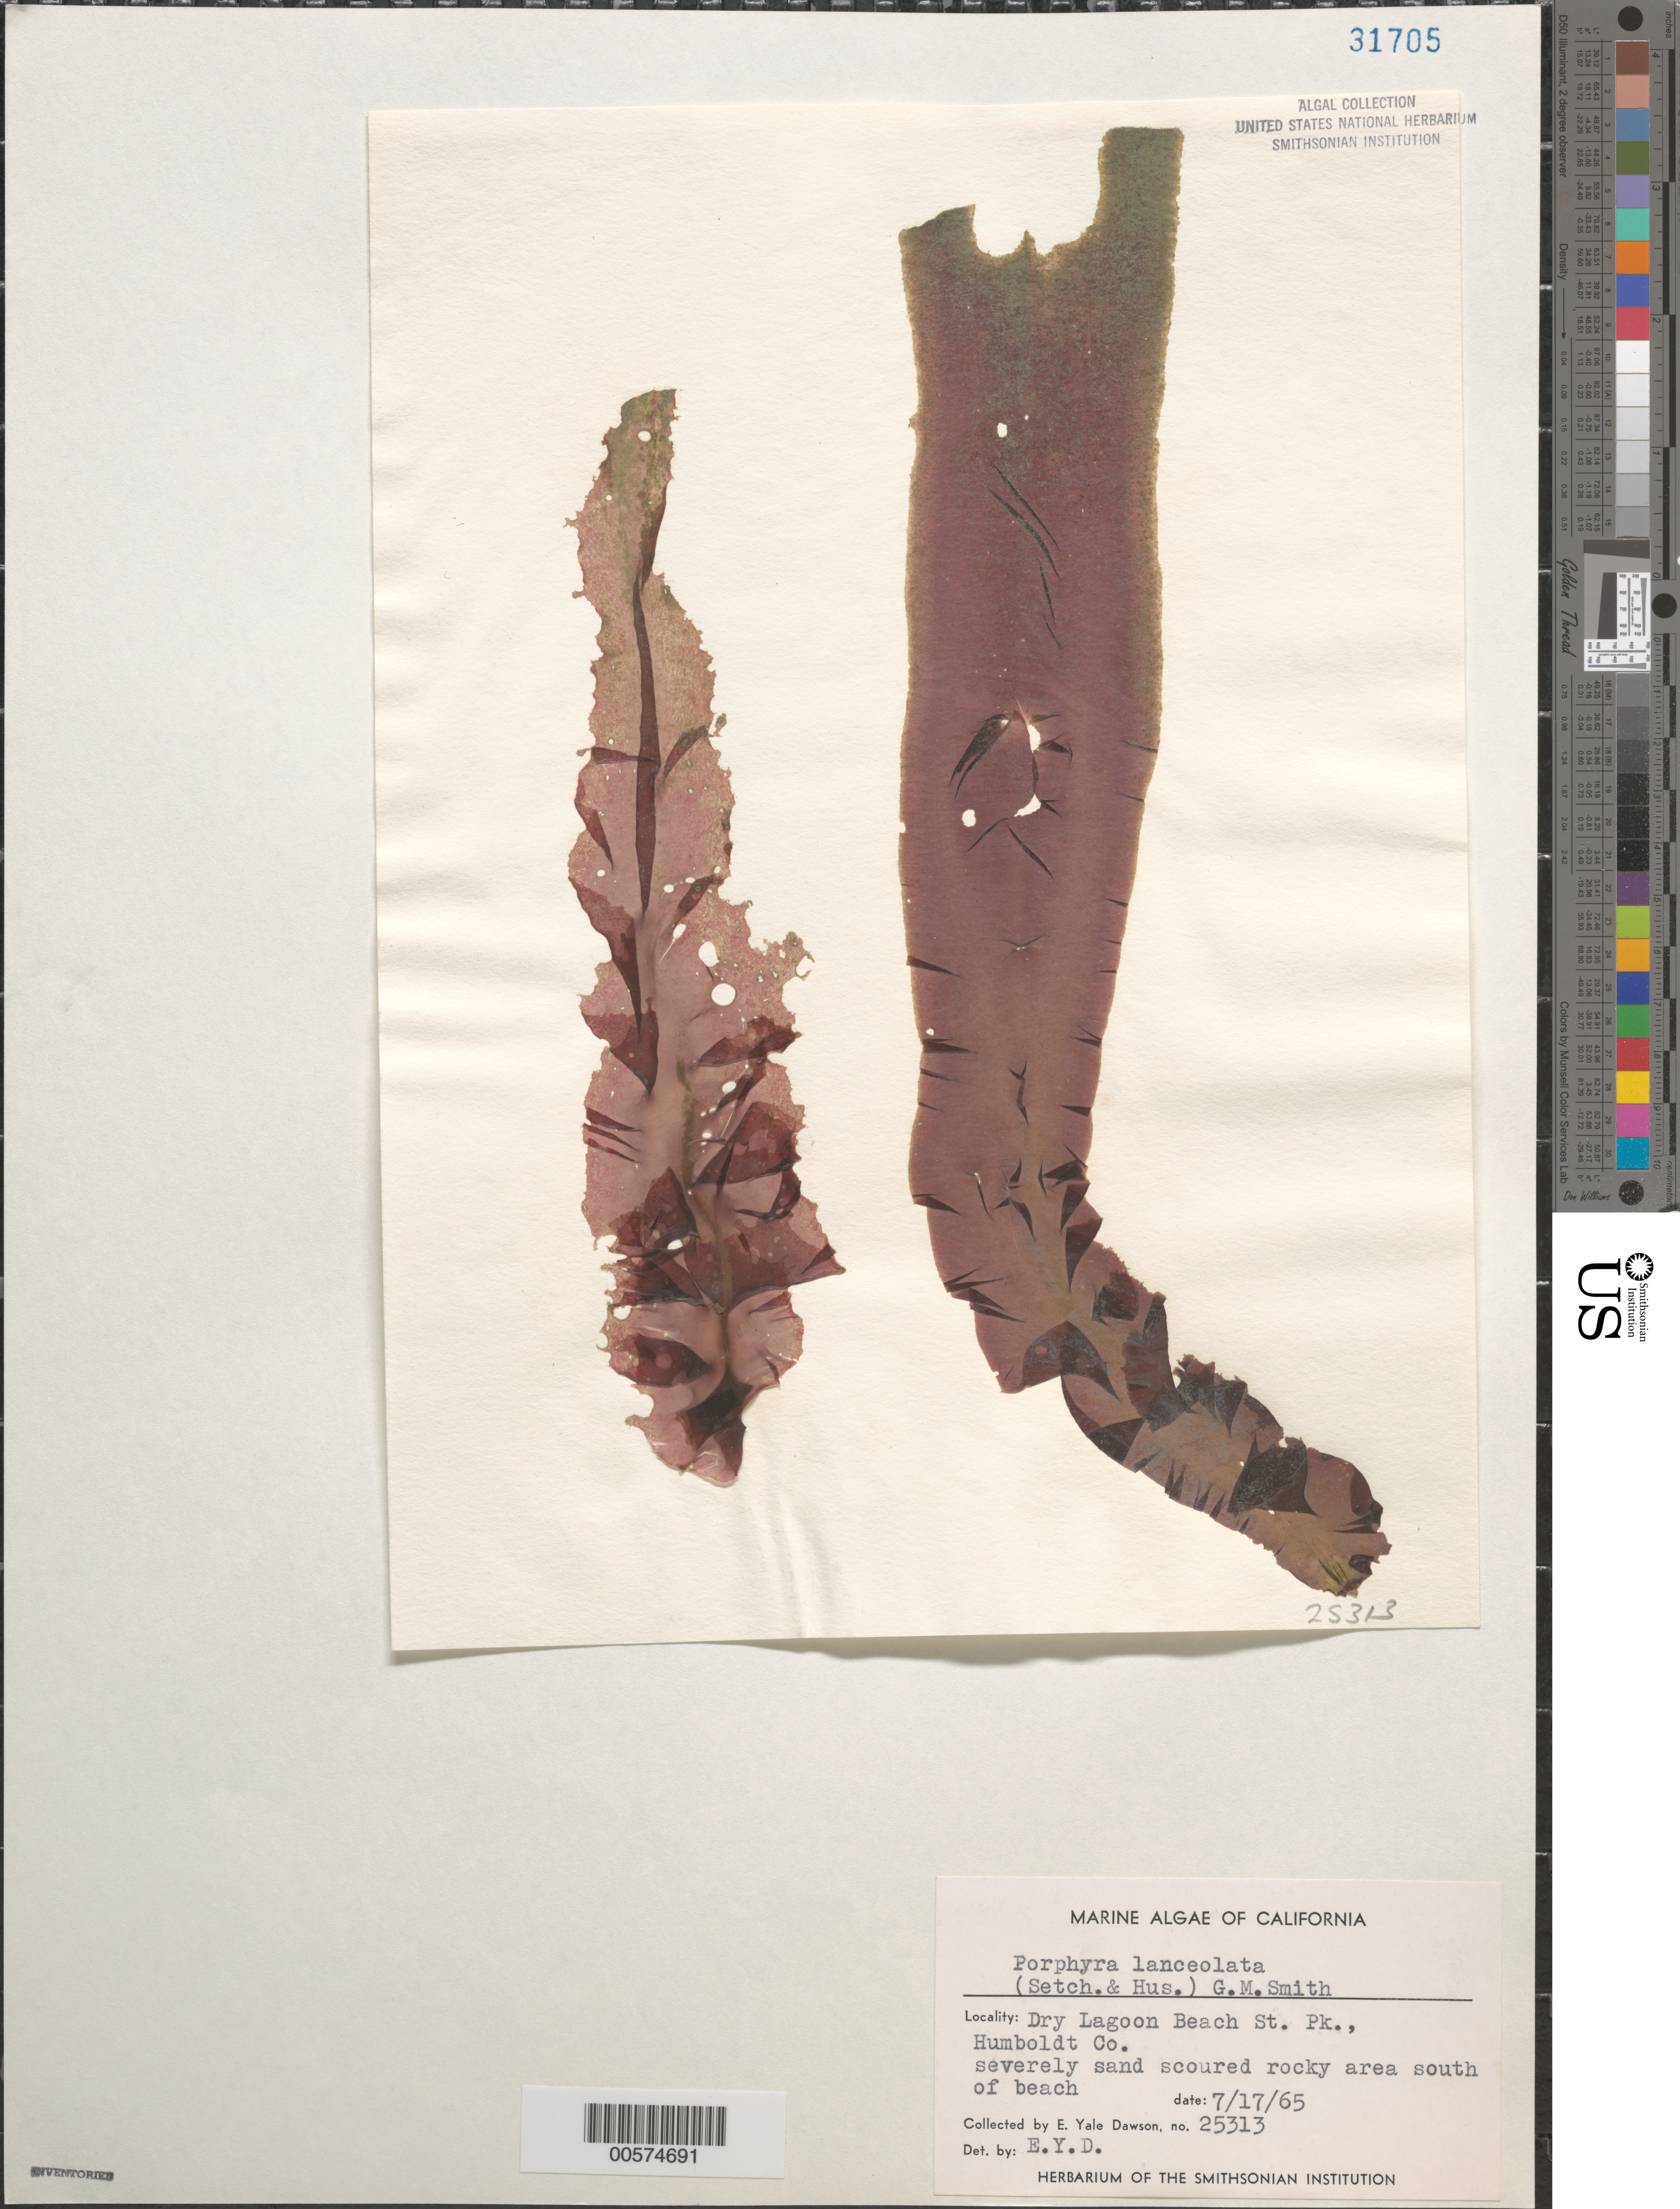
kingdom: Plantae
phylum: Rhodophyta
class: Bangiophyceae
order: Bangiales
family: Bangiaceae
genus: Pyropia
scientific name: Pyropia lanceolata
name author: (Setchell & Hus) S.C. Lindstrom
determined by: Algae name updating Project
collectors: E. Y. Dawson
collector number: EYD 25313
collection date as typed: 17 Jul 1965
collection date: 1965-07-17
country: United States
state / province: California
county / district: Humboldt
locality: Dry Lagoon Beach State Park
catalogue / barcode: US 31705